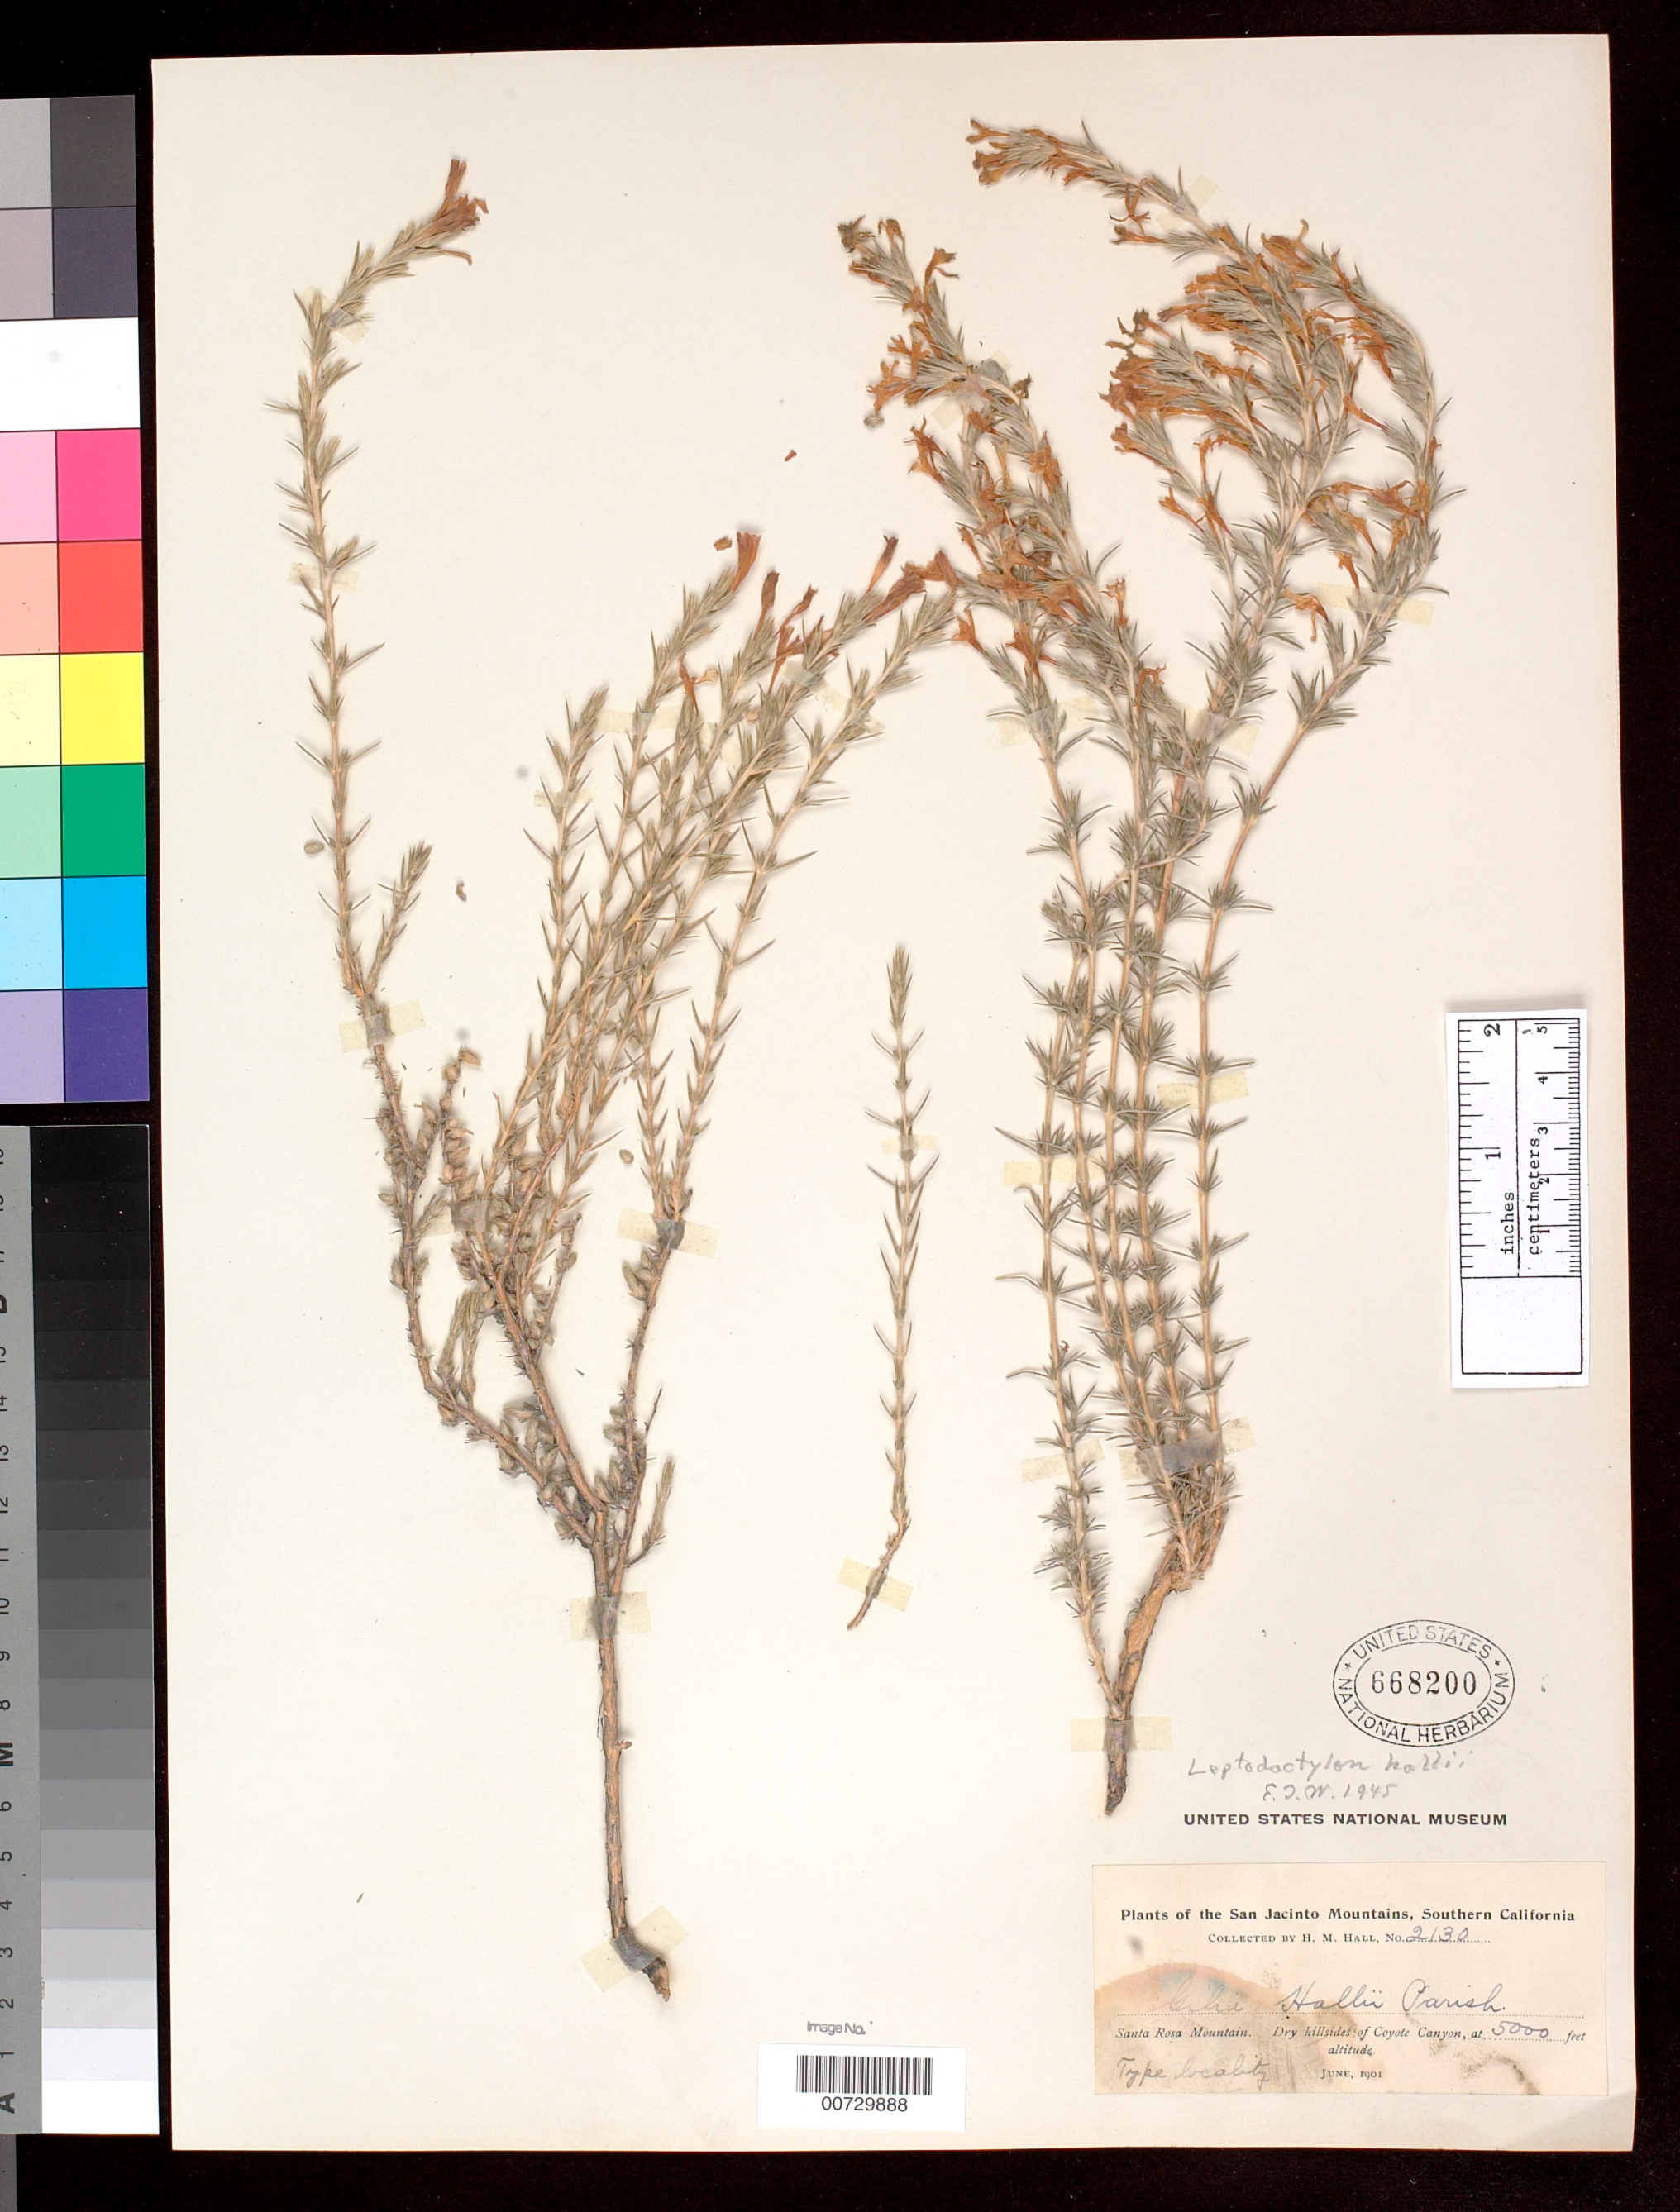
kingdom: Plantae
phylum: Tracheophyta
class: Magnoliopsida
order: Ericales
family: Polemoniaceae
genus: Linanthus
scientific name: Linanthus pungens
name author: (Torr.) J.M. Porter & L.A. Johnson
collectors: H. M. Hall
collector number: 2130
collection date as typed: Jun 1901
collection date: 1901-06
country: United States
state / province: California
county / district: Riverside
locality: San Jacinto. Santa Rosa Mountain. Dry hillsides of Coyote Canyon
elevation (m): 1524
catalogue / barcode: US 668200